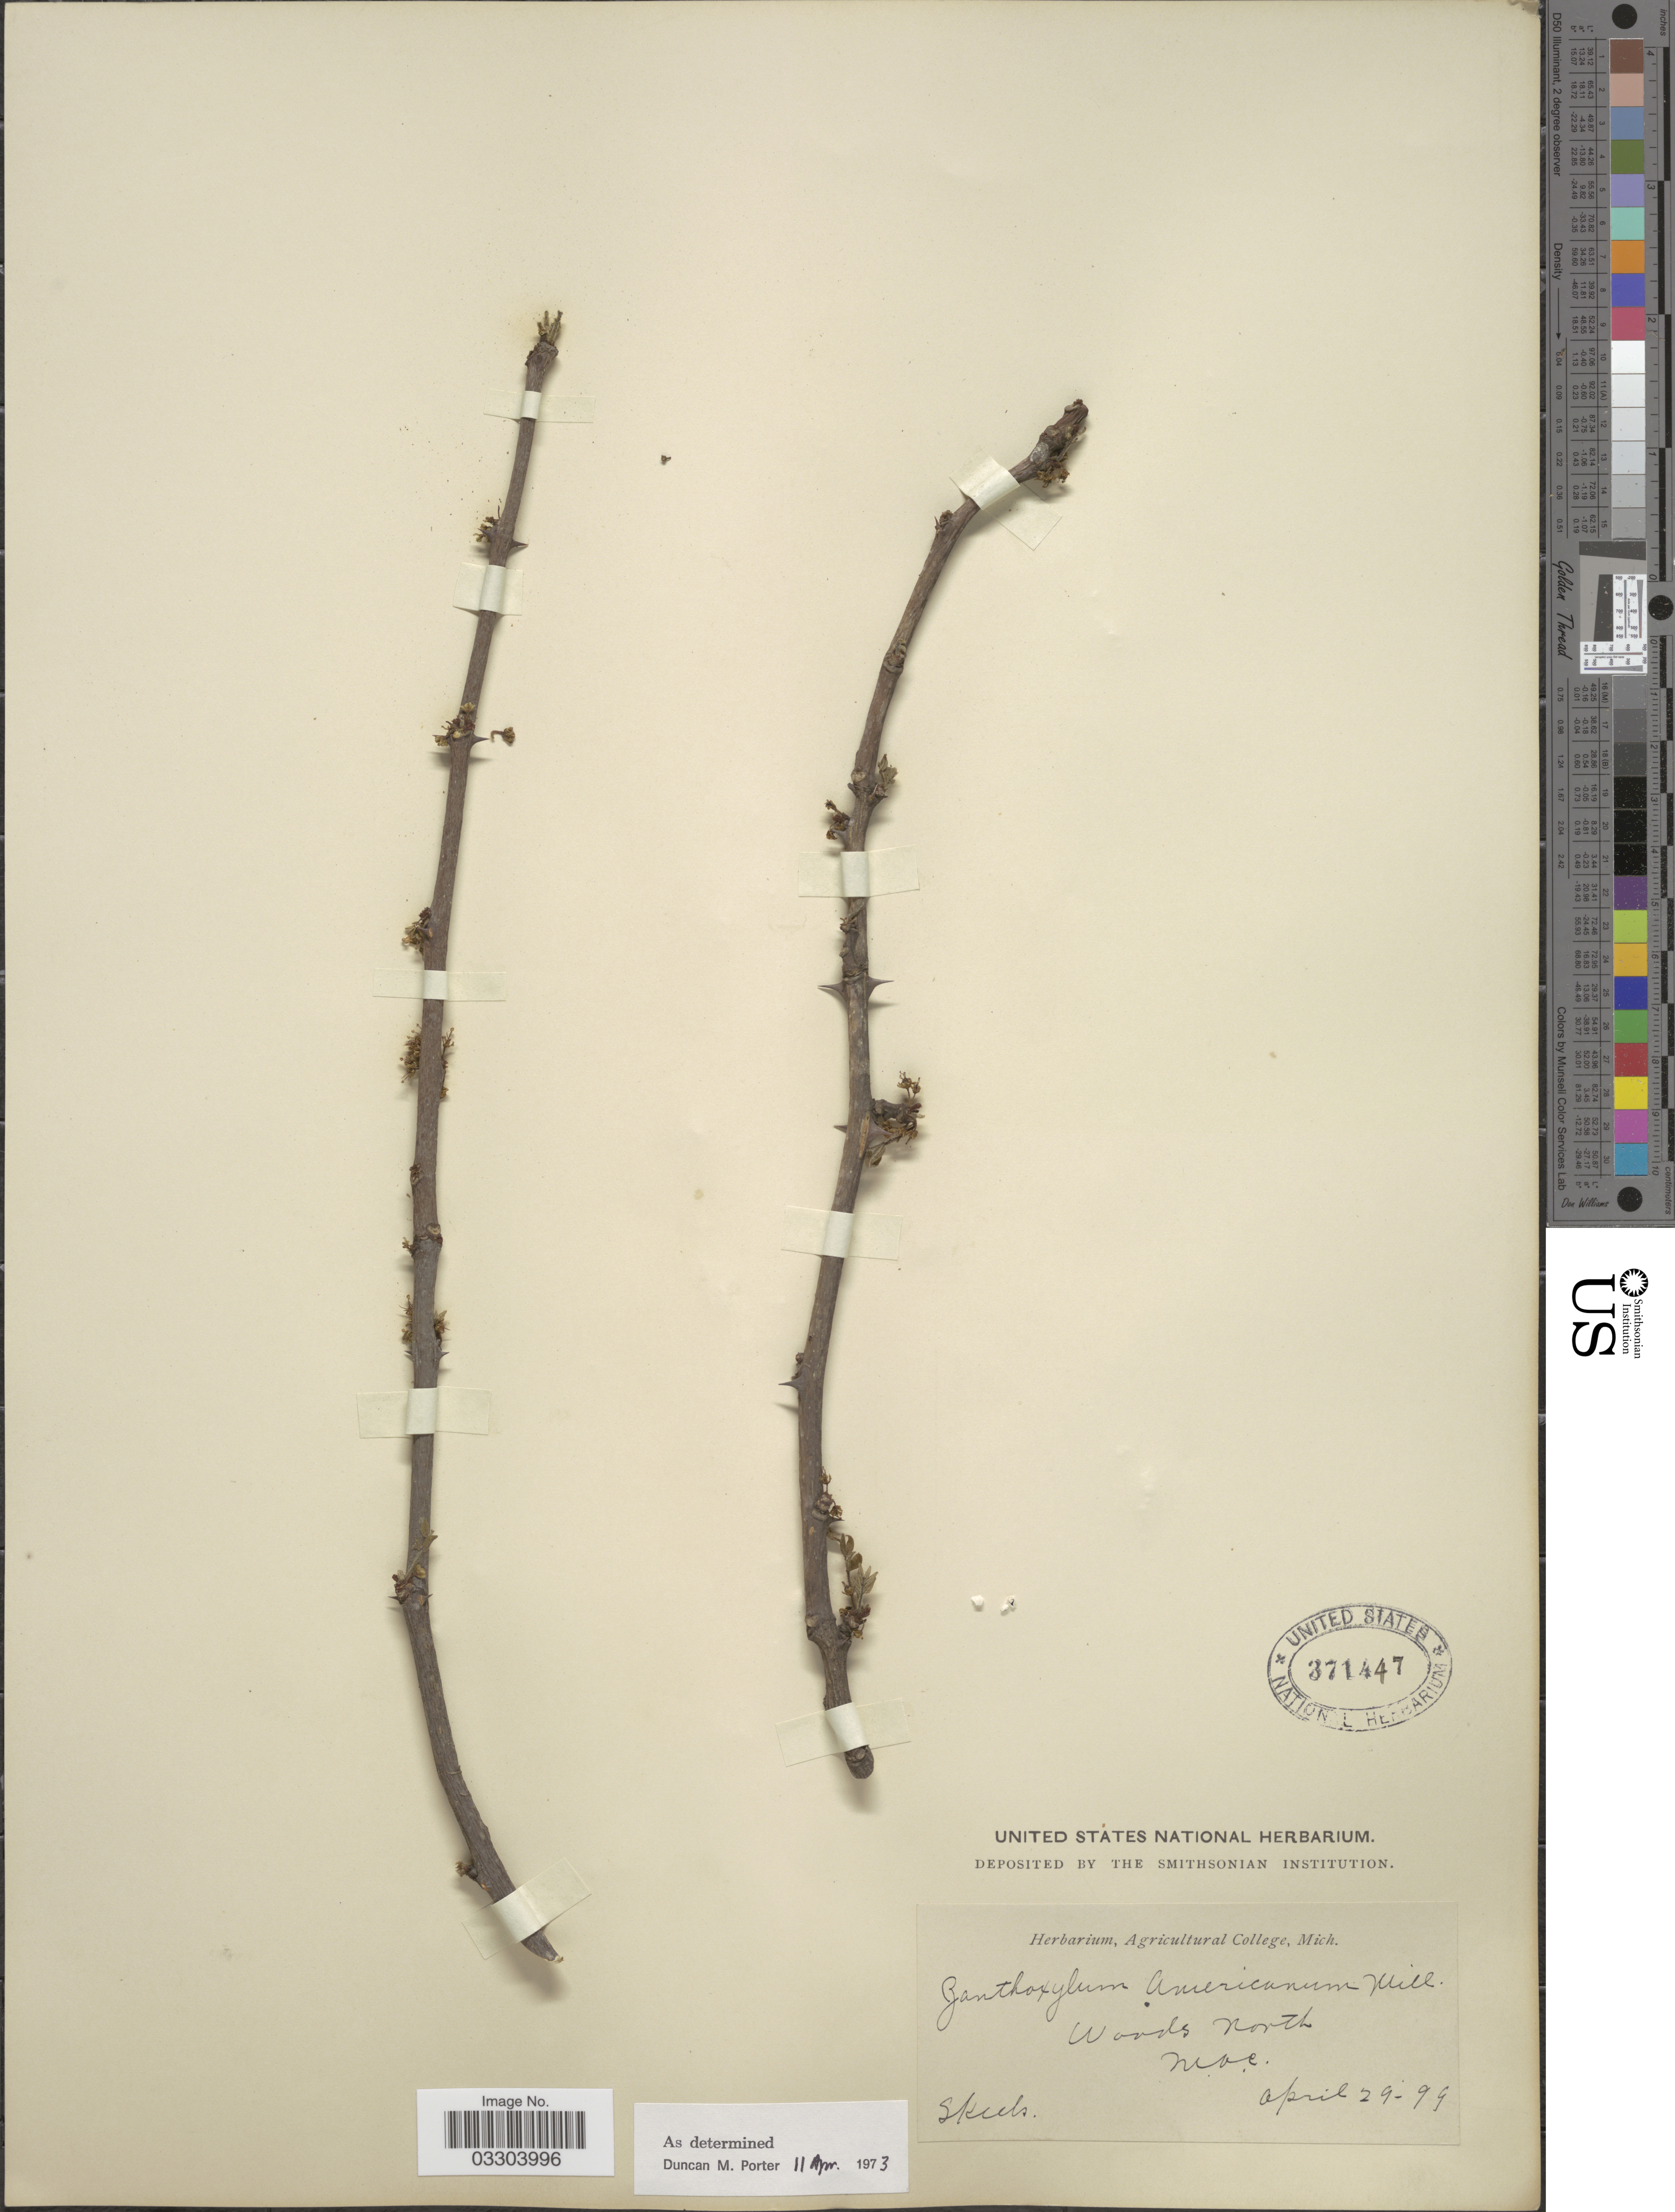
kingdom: Plantae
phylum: Tracheophyta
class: Magnoliopsida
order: Sapindales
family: Rutaceae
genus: Zanthoxylum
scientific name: Zanthoxylum americanum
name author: Mill.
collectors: Skeels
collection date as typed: Transcribed d/m/y: 29/4/99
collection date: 1899-04-29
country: United States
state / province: Michigan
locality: Woods north M.A.C.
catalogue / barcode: US 371447